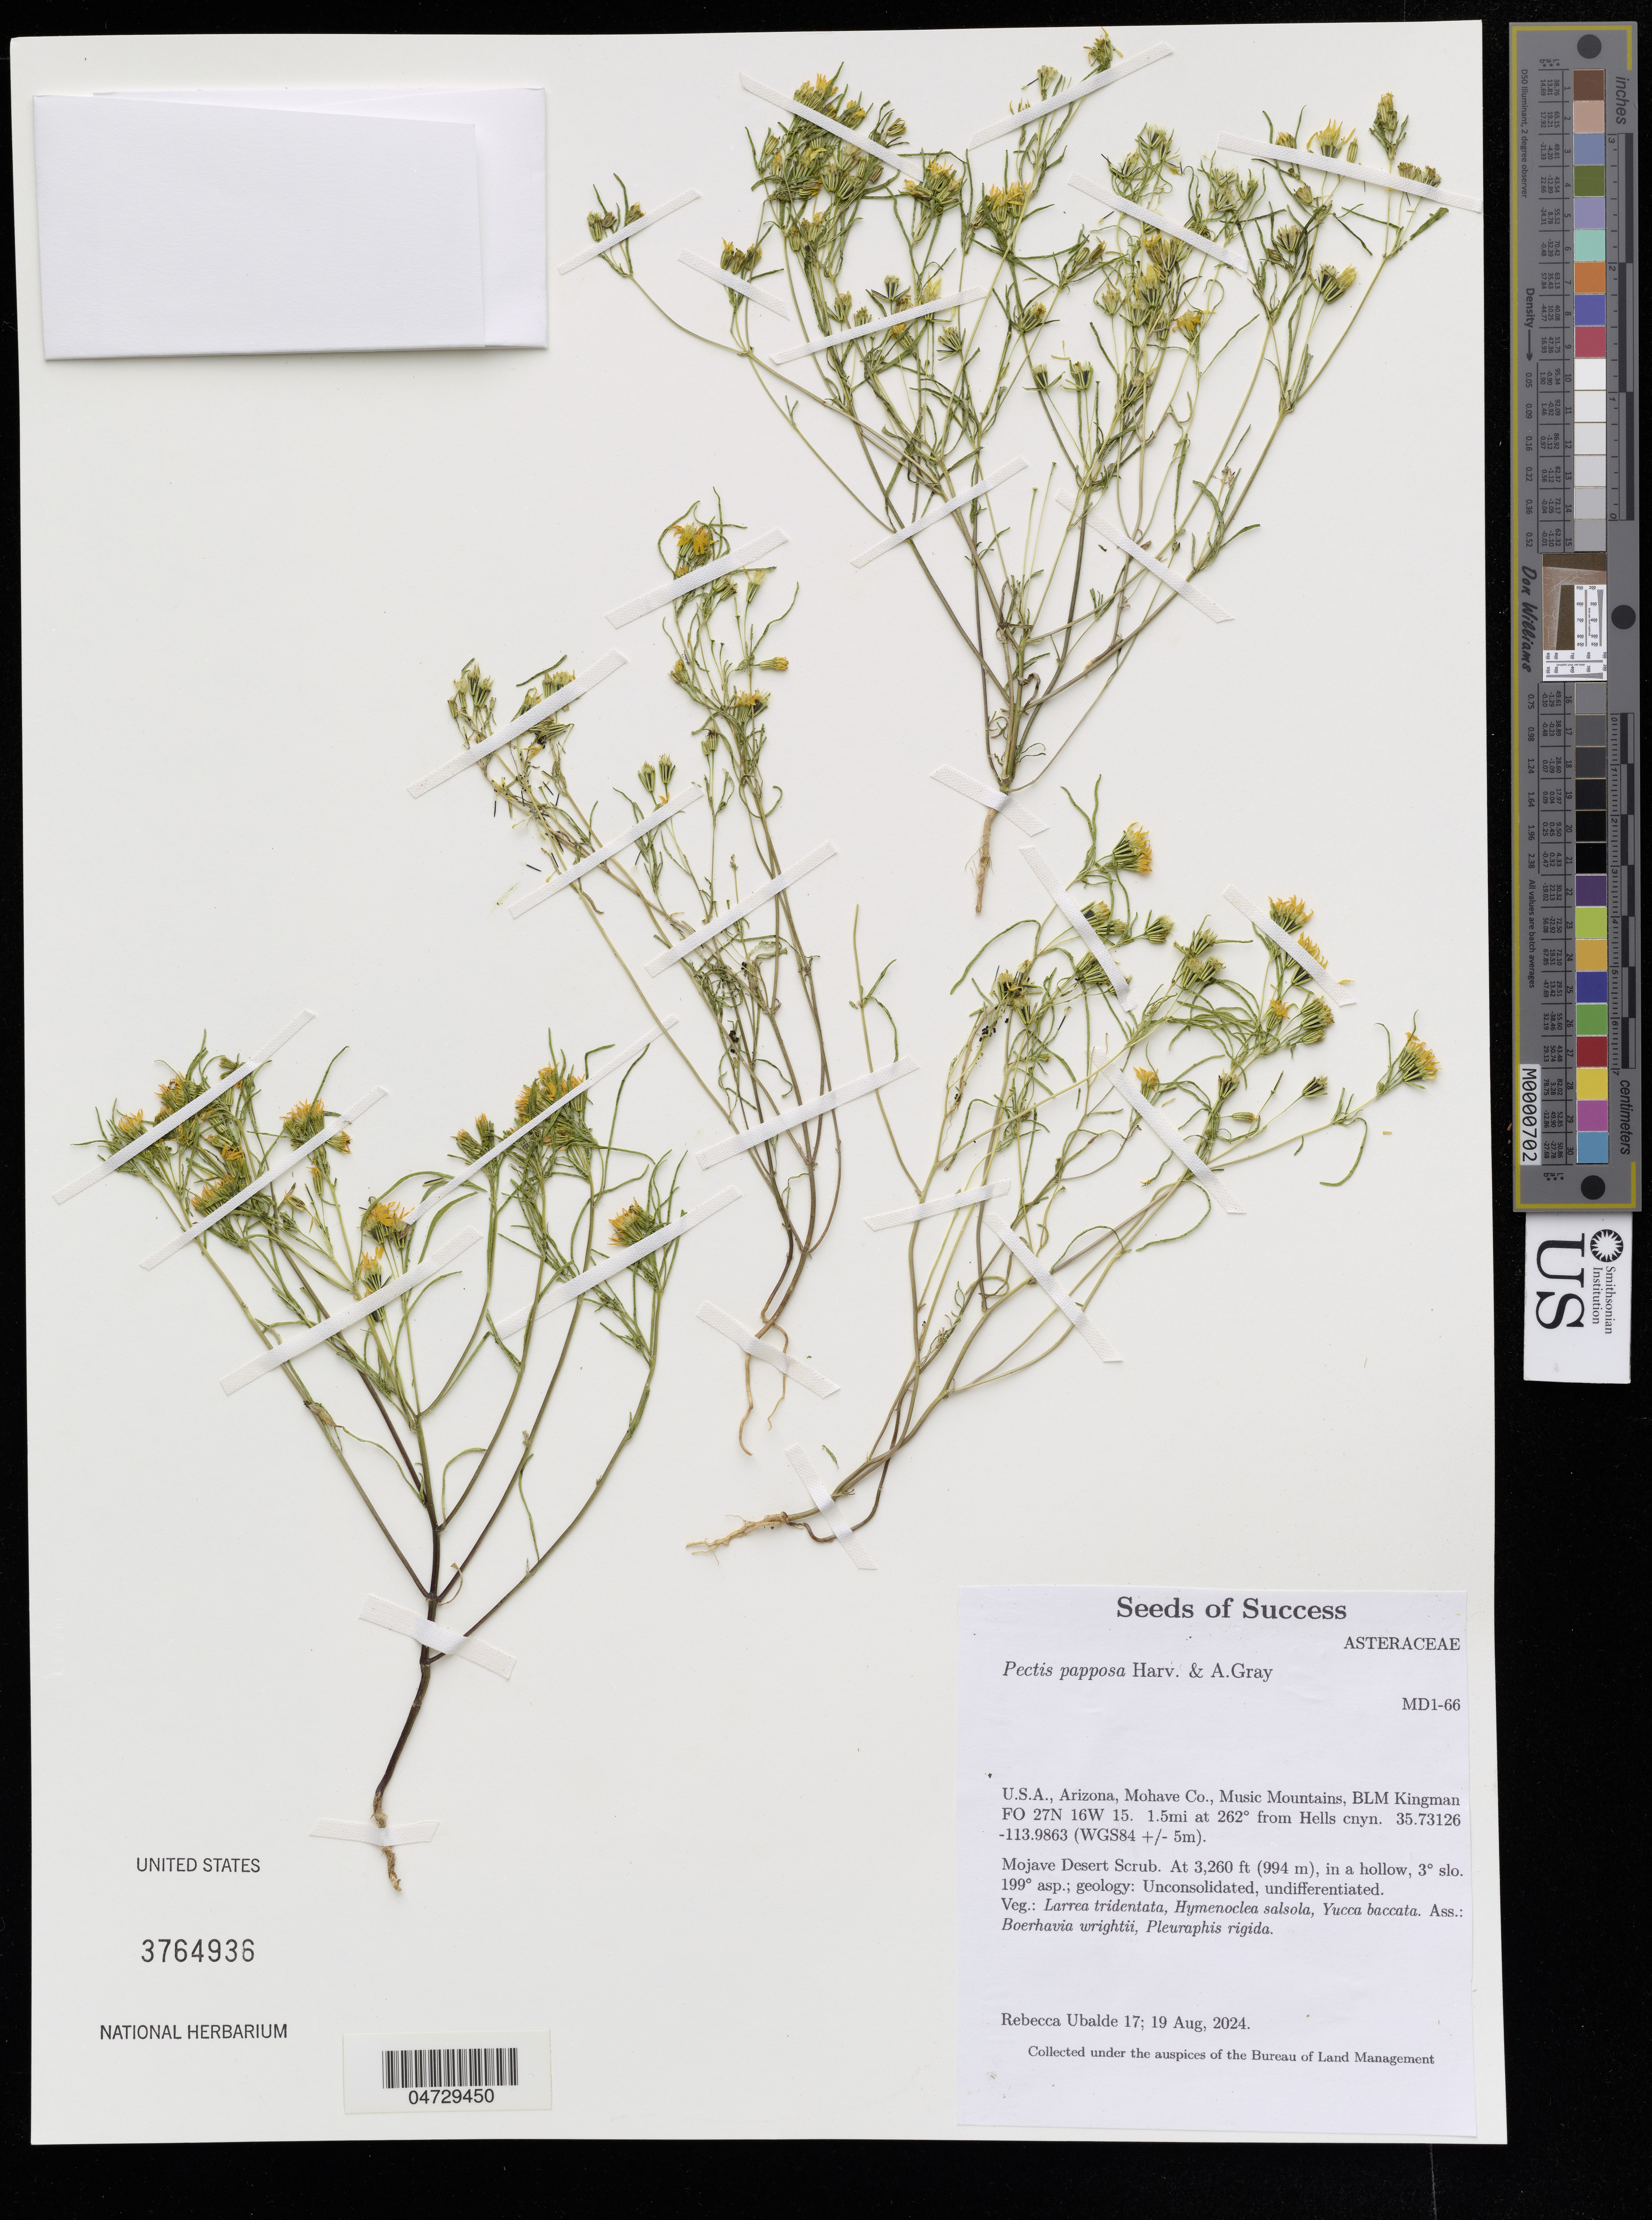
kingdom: Plantae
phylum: Tracheophyta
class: Magnoliopsida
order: Asterales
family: Asteraceae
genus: Pectis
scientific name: Pectis papposa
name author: Harv. & A. Gray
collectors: R. Ubalde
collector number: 17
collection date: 2024-08-19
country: United States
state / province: Arizona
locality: U.S.A., Arizona, Mohave Co., Music Mountains, BLM Kingman.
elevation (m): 994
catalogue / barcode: US 3764936